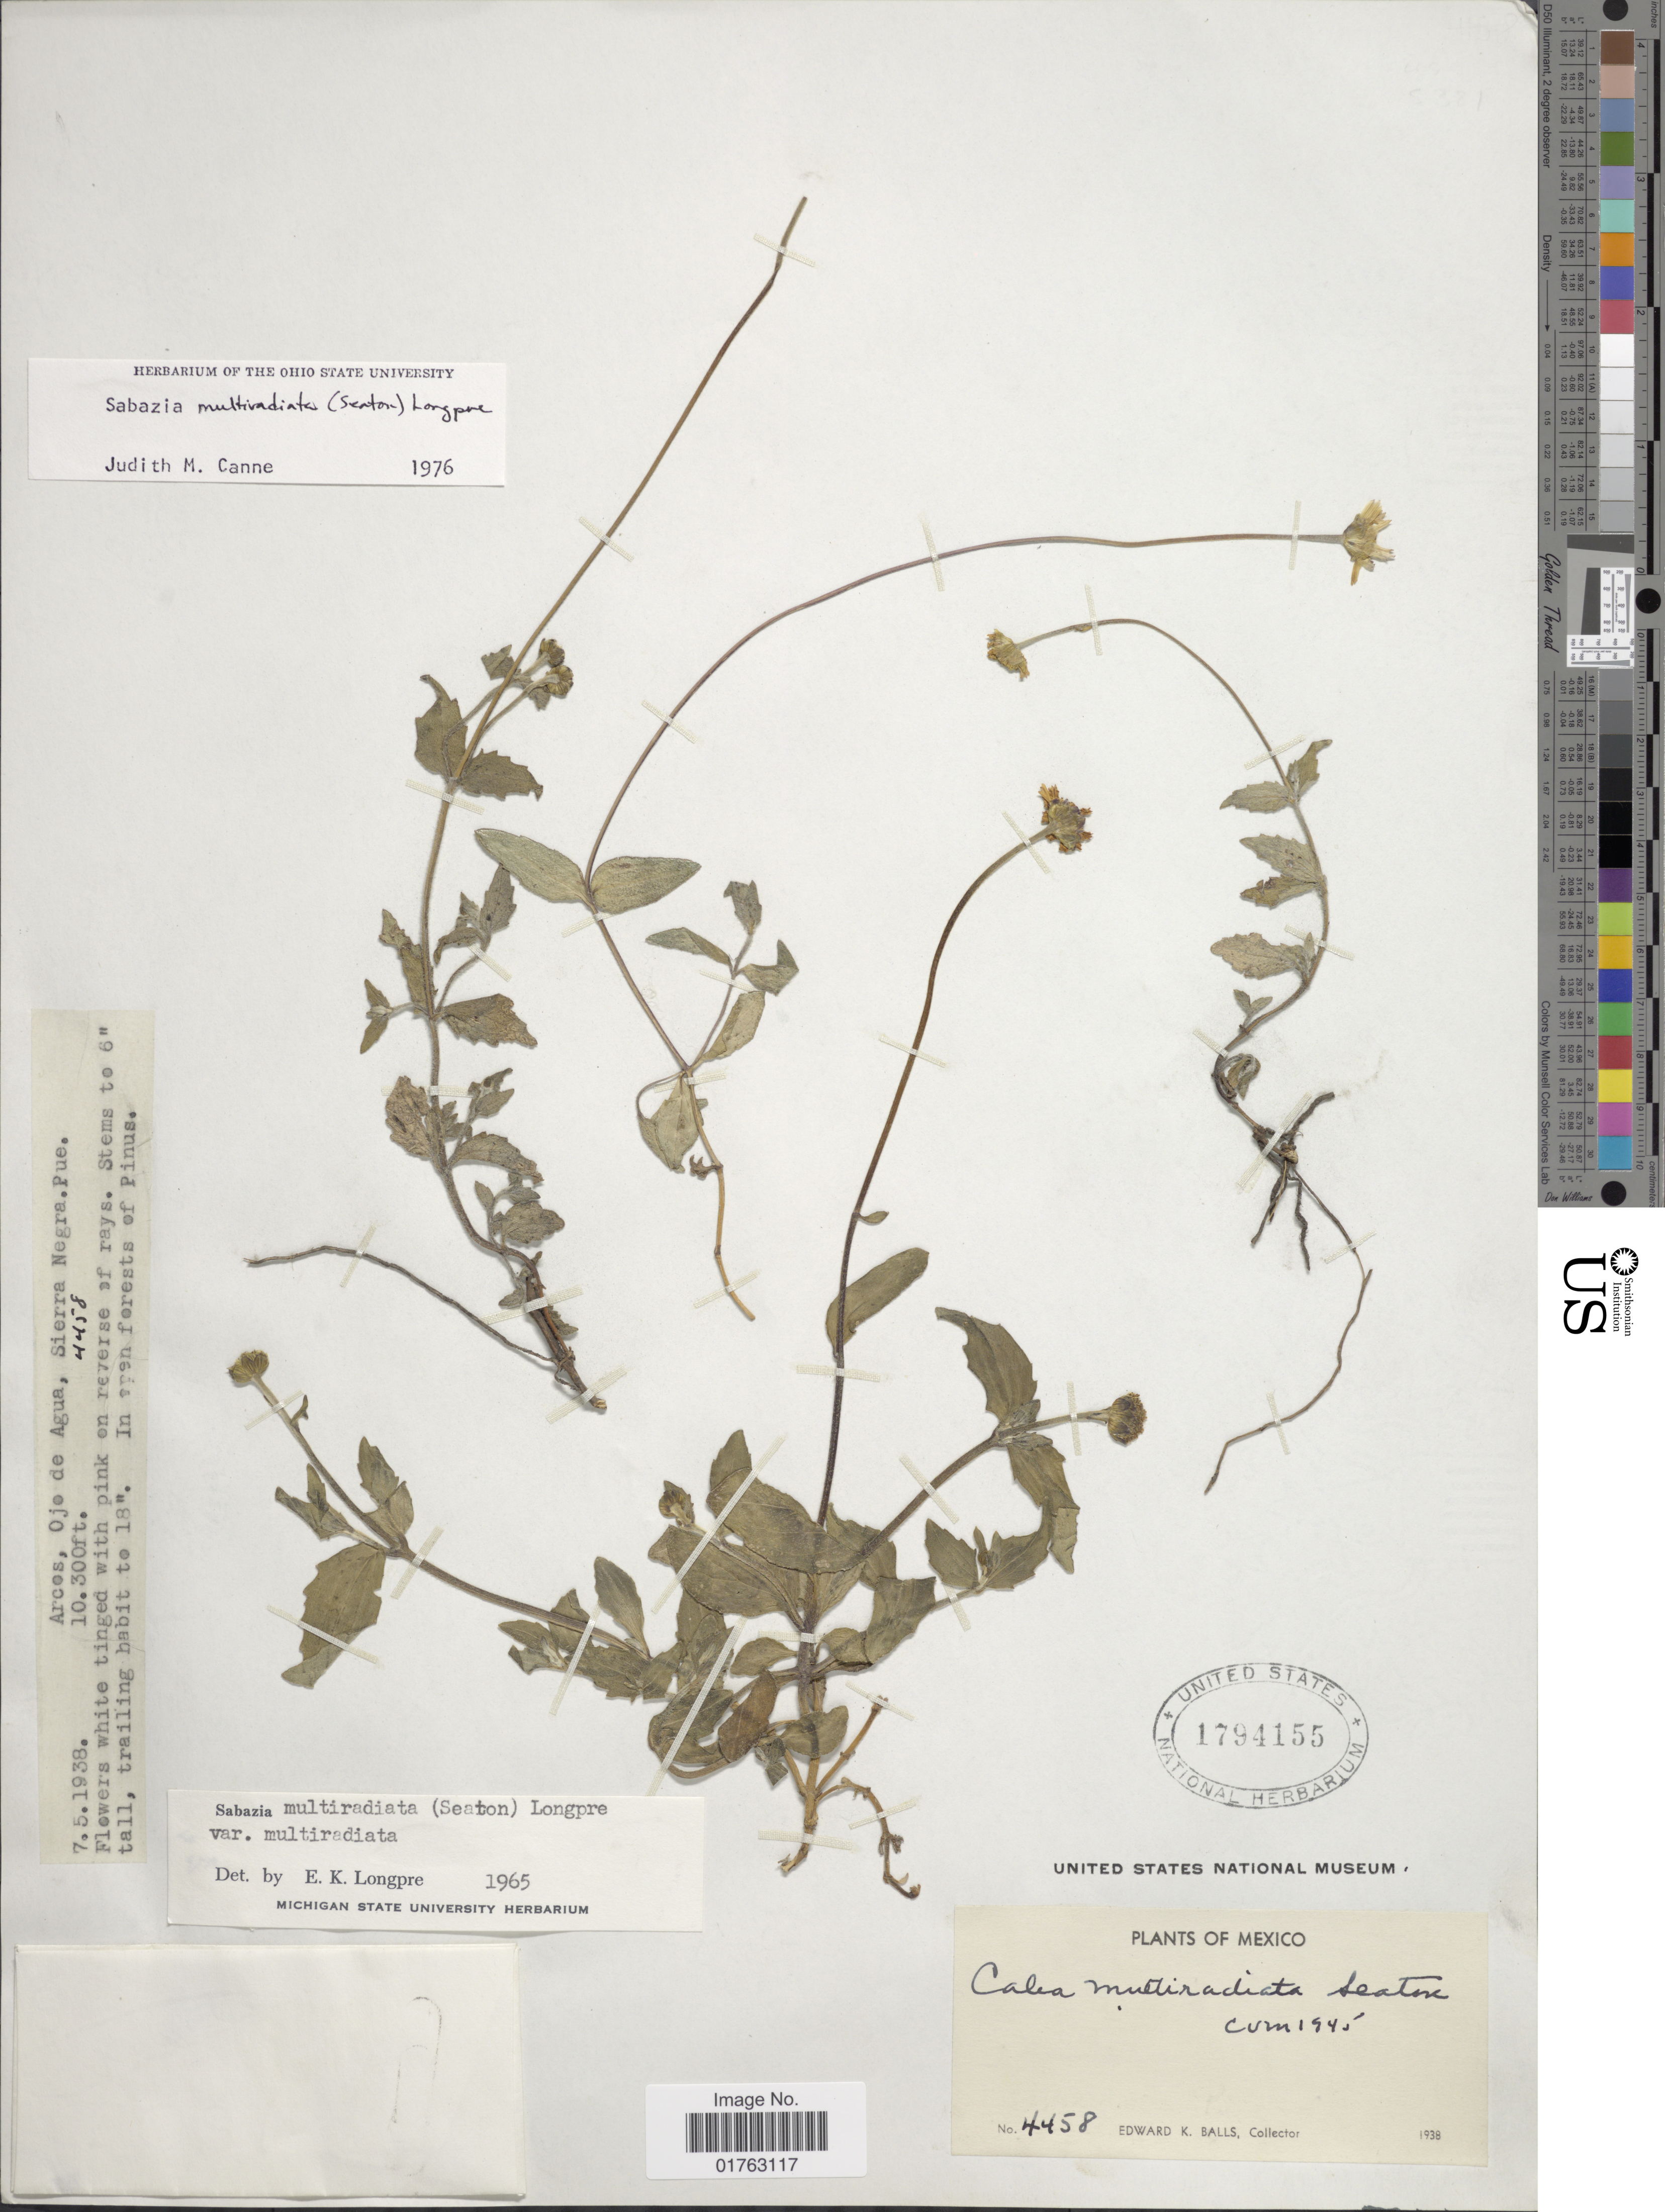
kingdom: Plantae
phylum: Tracheophyta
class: Magnoliopsida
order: Asterales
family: Asteraceae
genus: Sabazia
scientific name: Sabazia multiradiata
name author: (Seaton) Longpre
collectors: E. K. Balls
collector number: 4458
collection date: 1938-05-07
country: Mexico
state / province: Puebla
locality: Ojo de Agua, Sierra Negra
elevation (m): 3139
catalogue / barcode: US 1794155